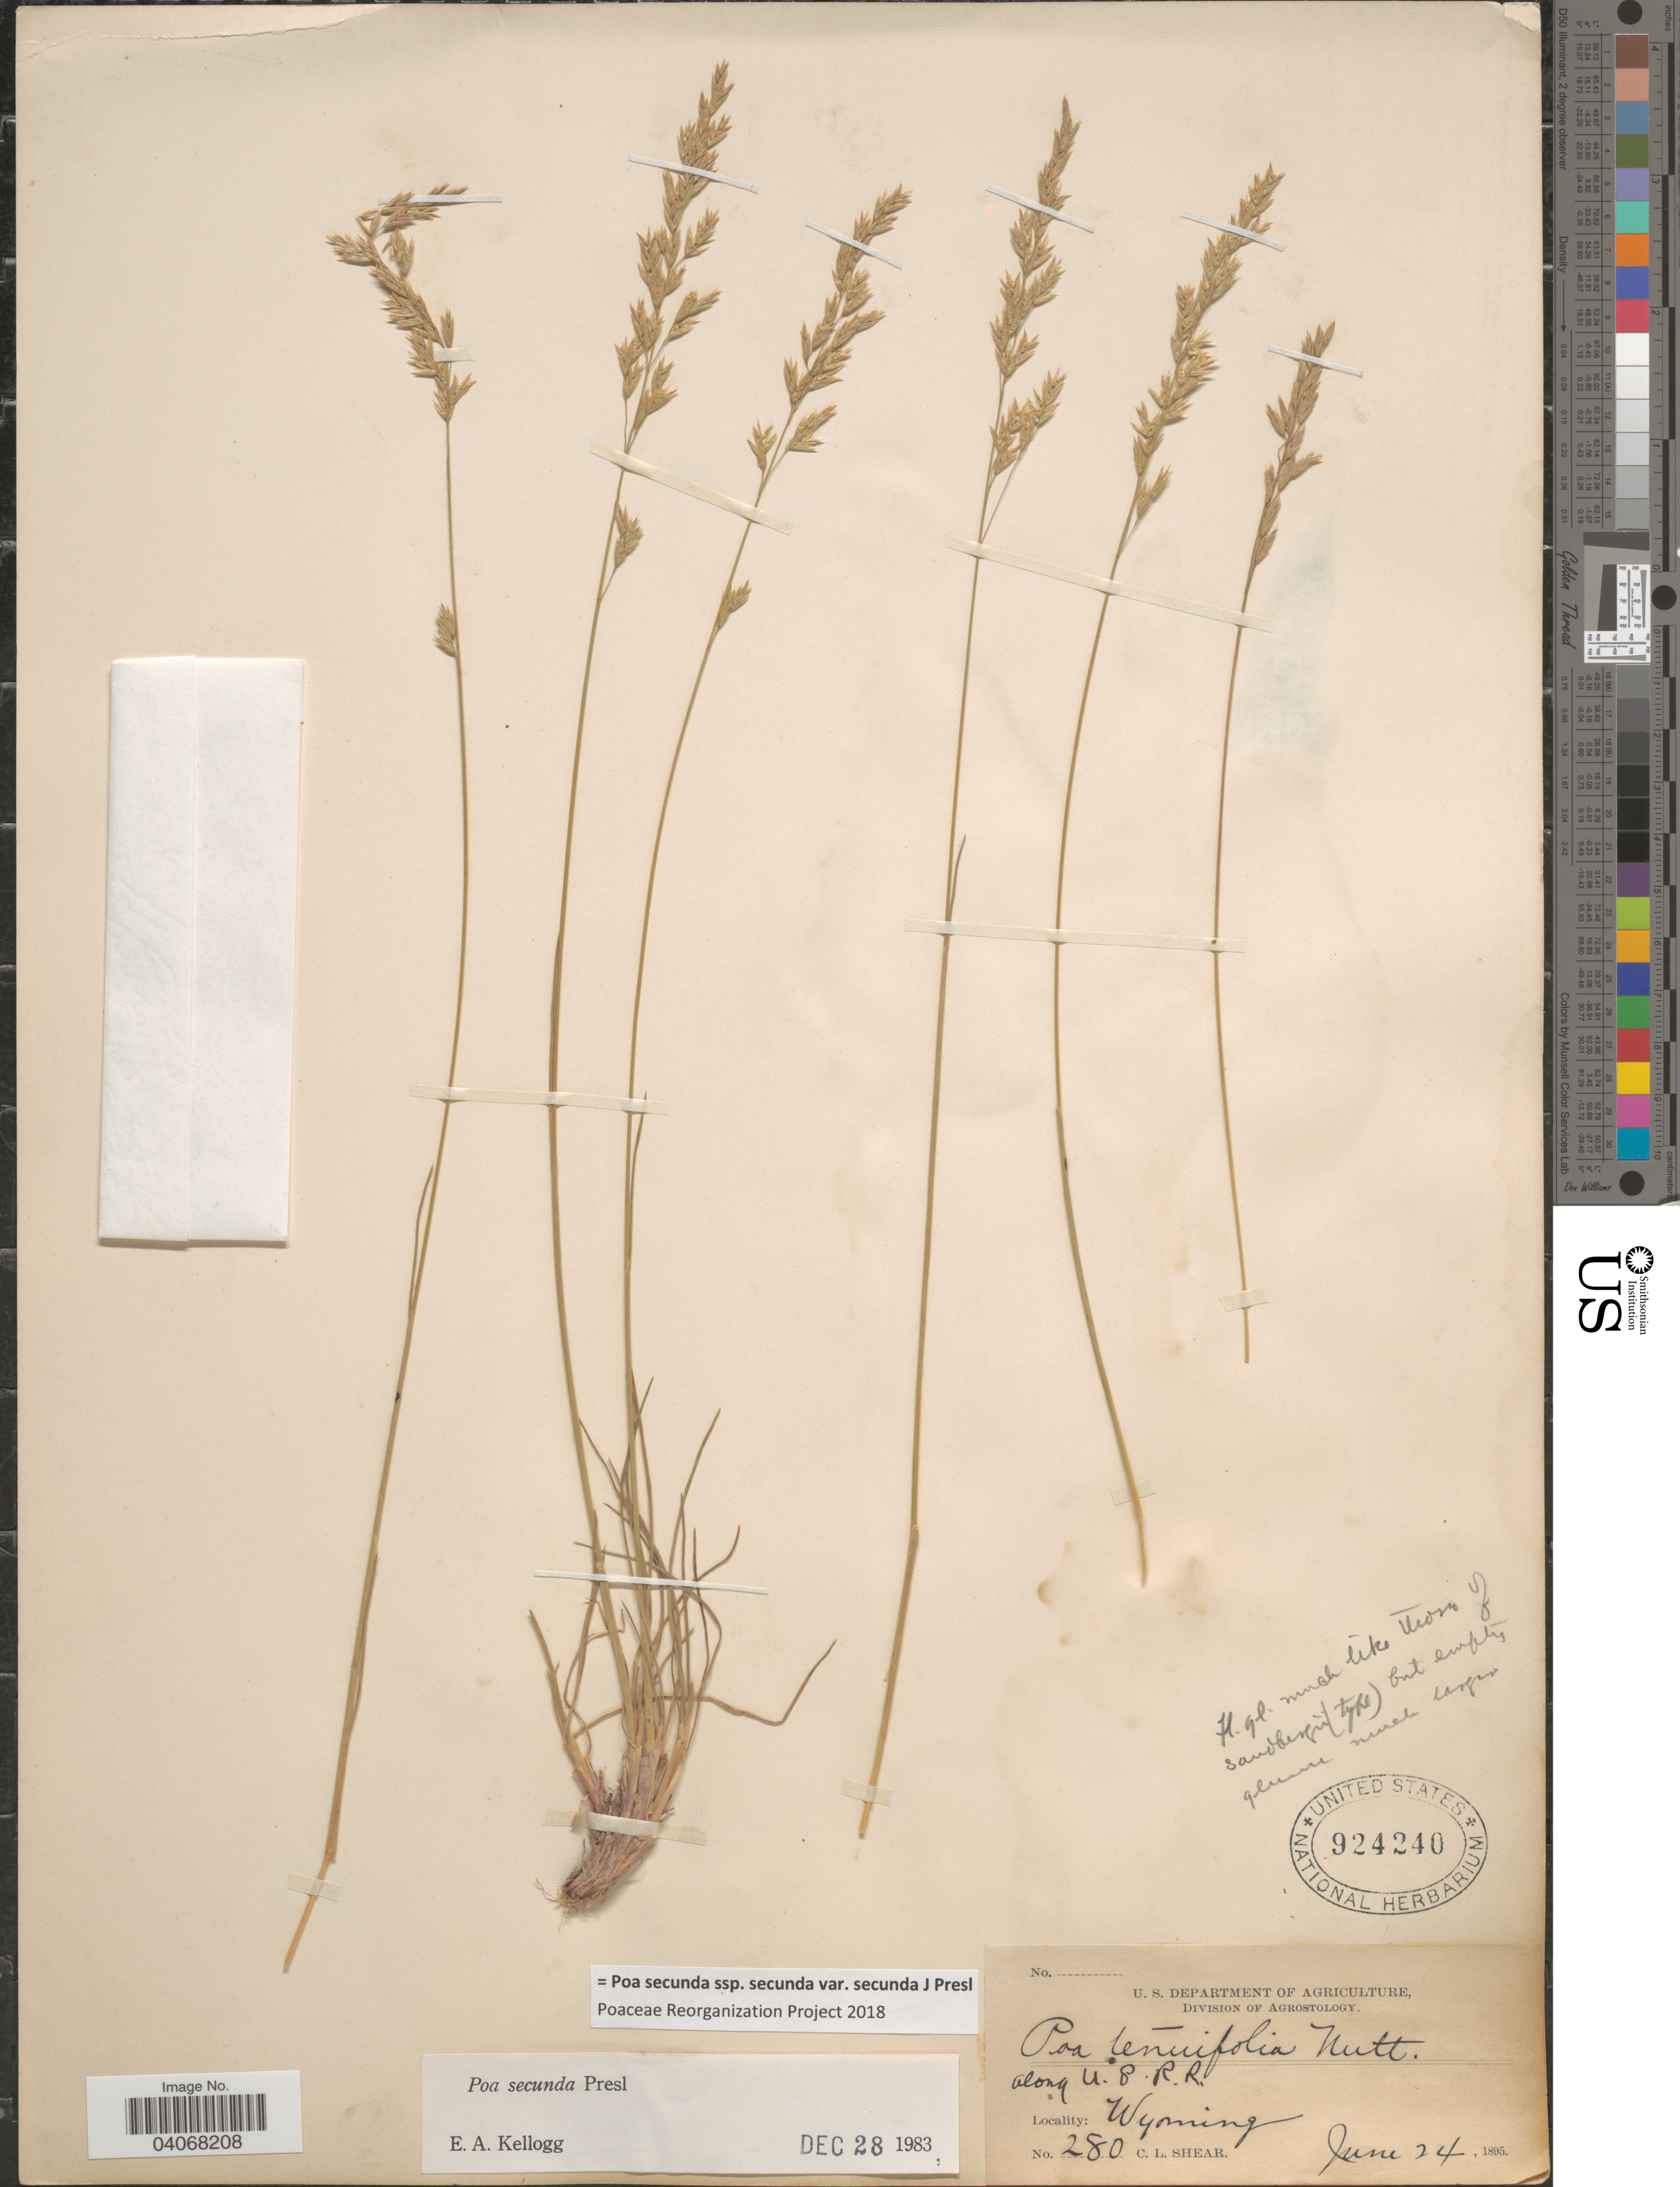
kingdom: Plantae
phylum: Tracheophyta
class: Liliopsida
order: Poales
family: Poaceae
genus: Poa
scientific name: Poa secunda subsp. secunda var. secunda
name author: J. Presl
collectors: C. L. Shear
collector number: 280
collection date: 1895-06-24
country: United States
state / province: Wyoming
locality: Along U.P.R.R.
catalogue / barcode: US 924240